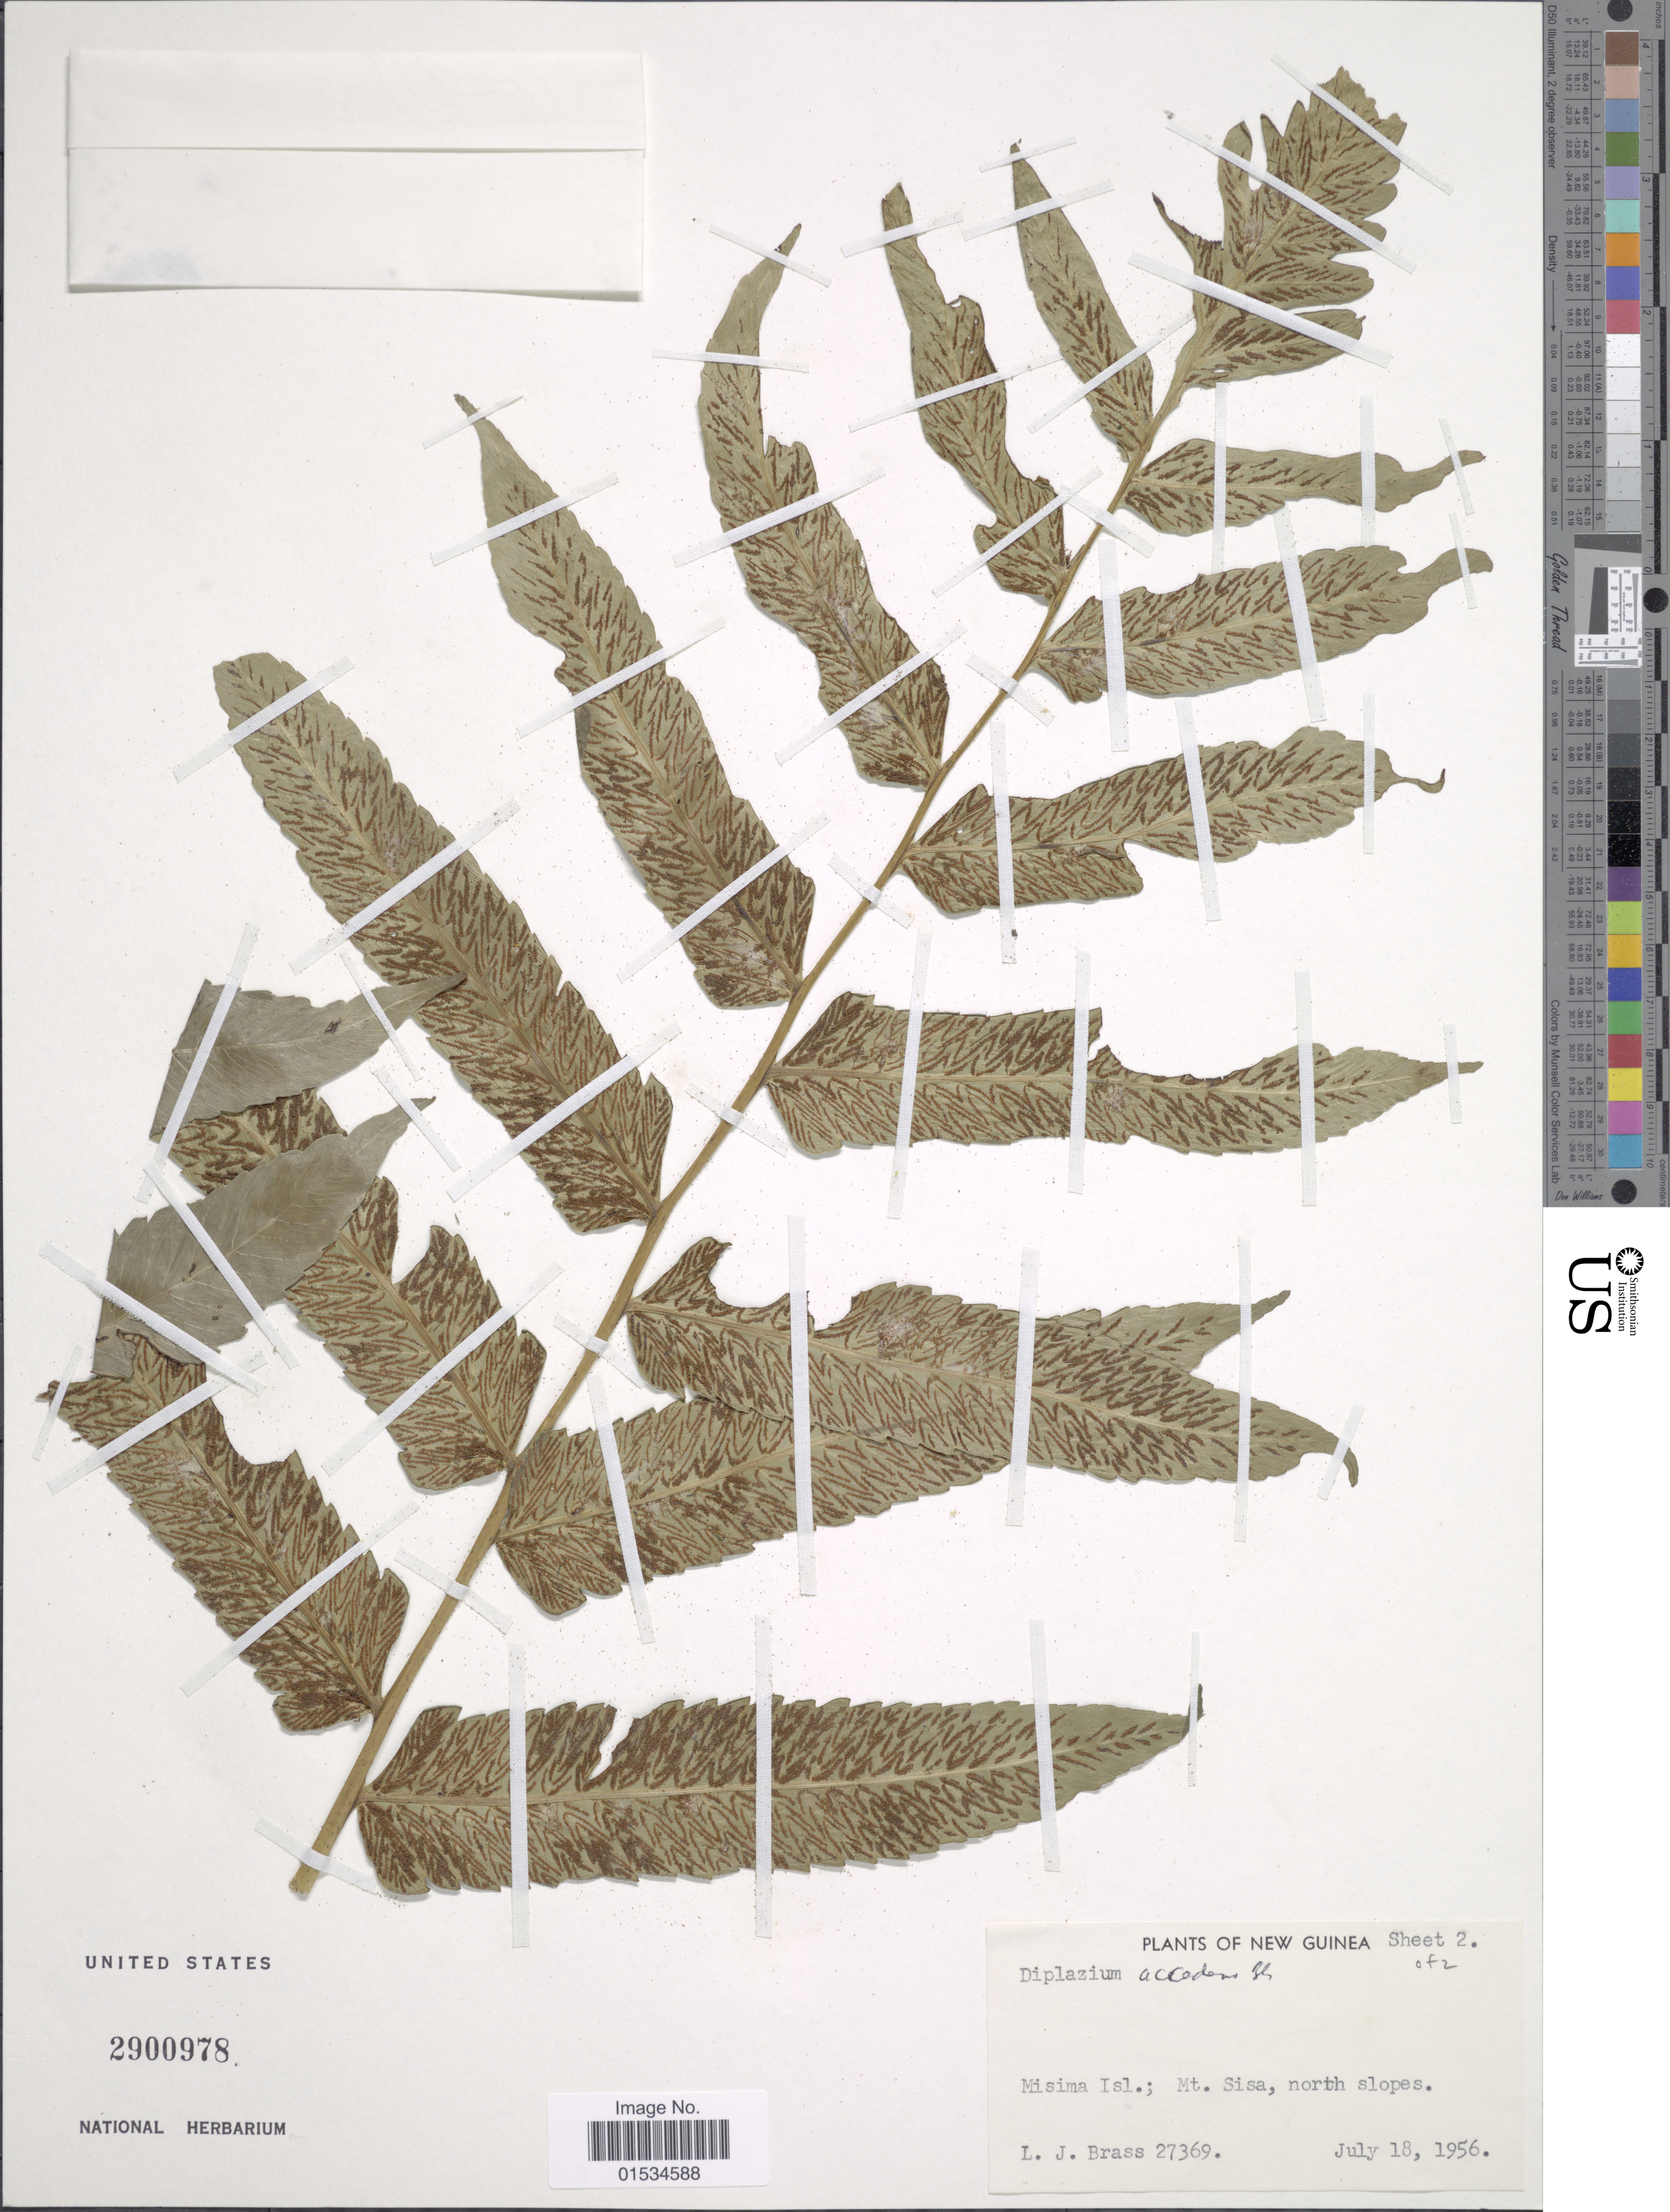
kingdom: Plantae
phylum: Tracheophyta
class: Polypodiopsida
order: Polypodiales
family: Athyriaceae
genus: Diplazium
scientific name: Diplazium accendens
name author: Blume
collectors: L. J. Brass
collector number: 27369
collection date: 1956-07-19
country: Papua New Guinea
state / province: Milne Bay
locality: Misima Isl, : Mt Sisa, North slopes, New Guinea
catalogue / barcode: US 2900978